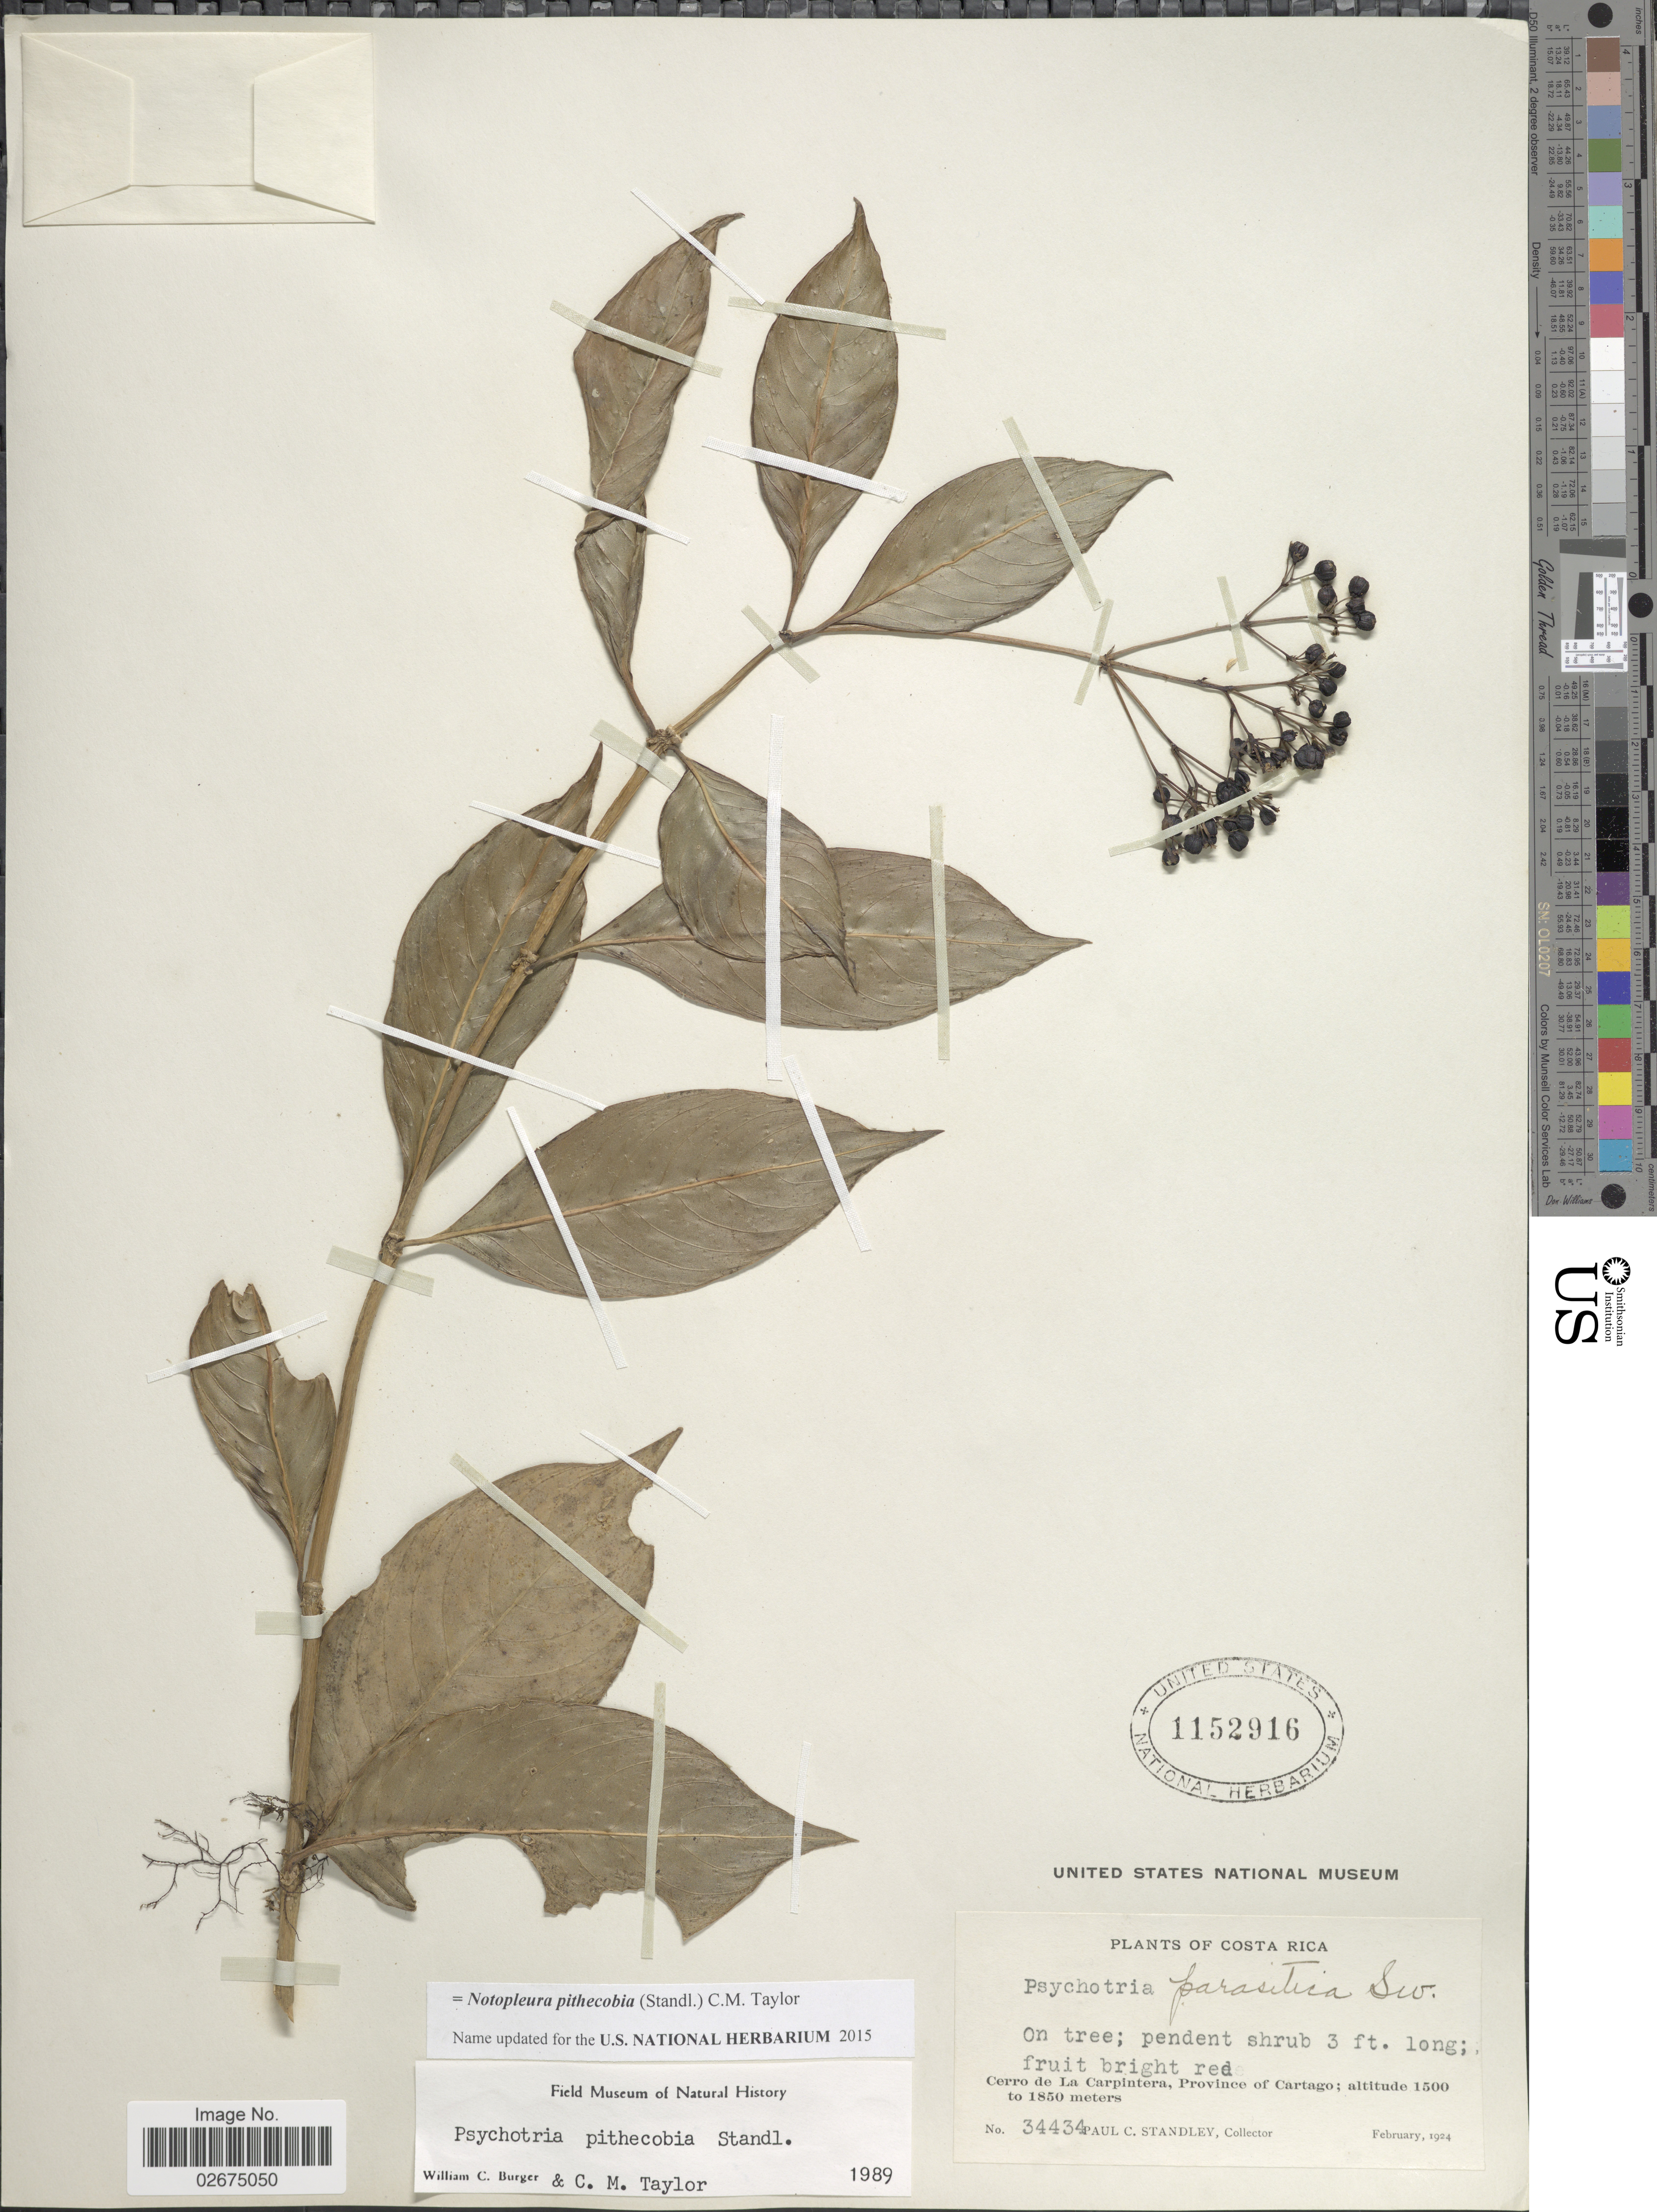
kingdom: Plantae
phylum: Tracheophyta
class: Magnoliopsida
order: Gentianales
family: Rubiaceae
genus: Notopleura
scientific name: Notopleura pithecobia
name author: (Standl.) C.M. Taylor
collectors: P. C. Standley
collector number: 34434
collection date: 1924-02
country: Costa Rica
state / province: Cartago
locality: Cerro de La Carpintera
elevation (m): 1500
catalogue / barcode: US 1152916